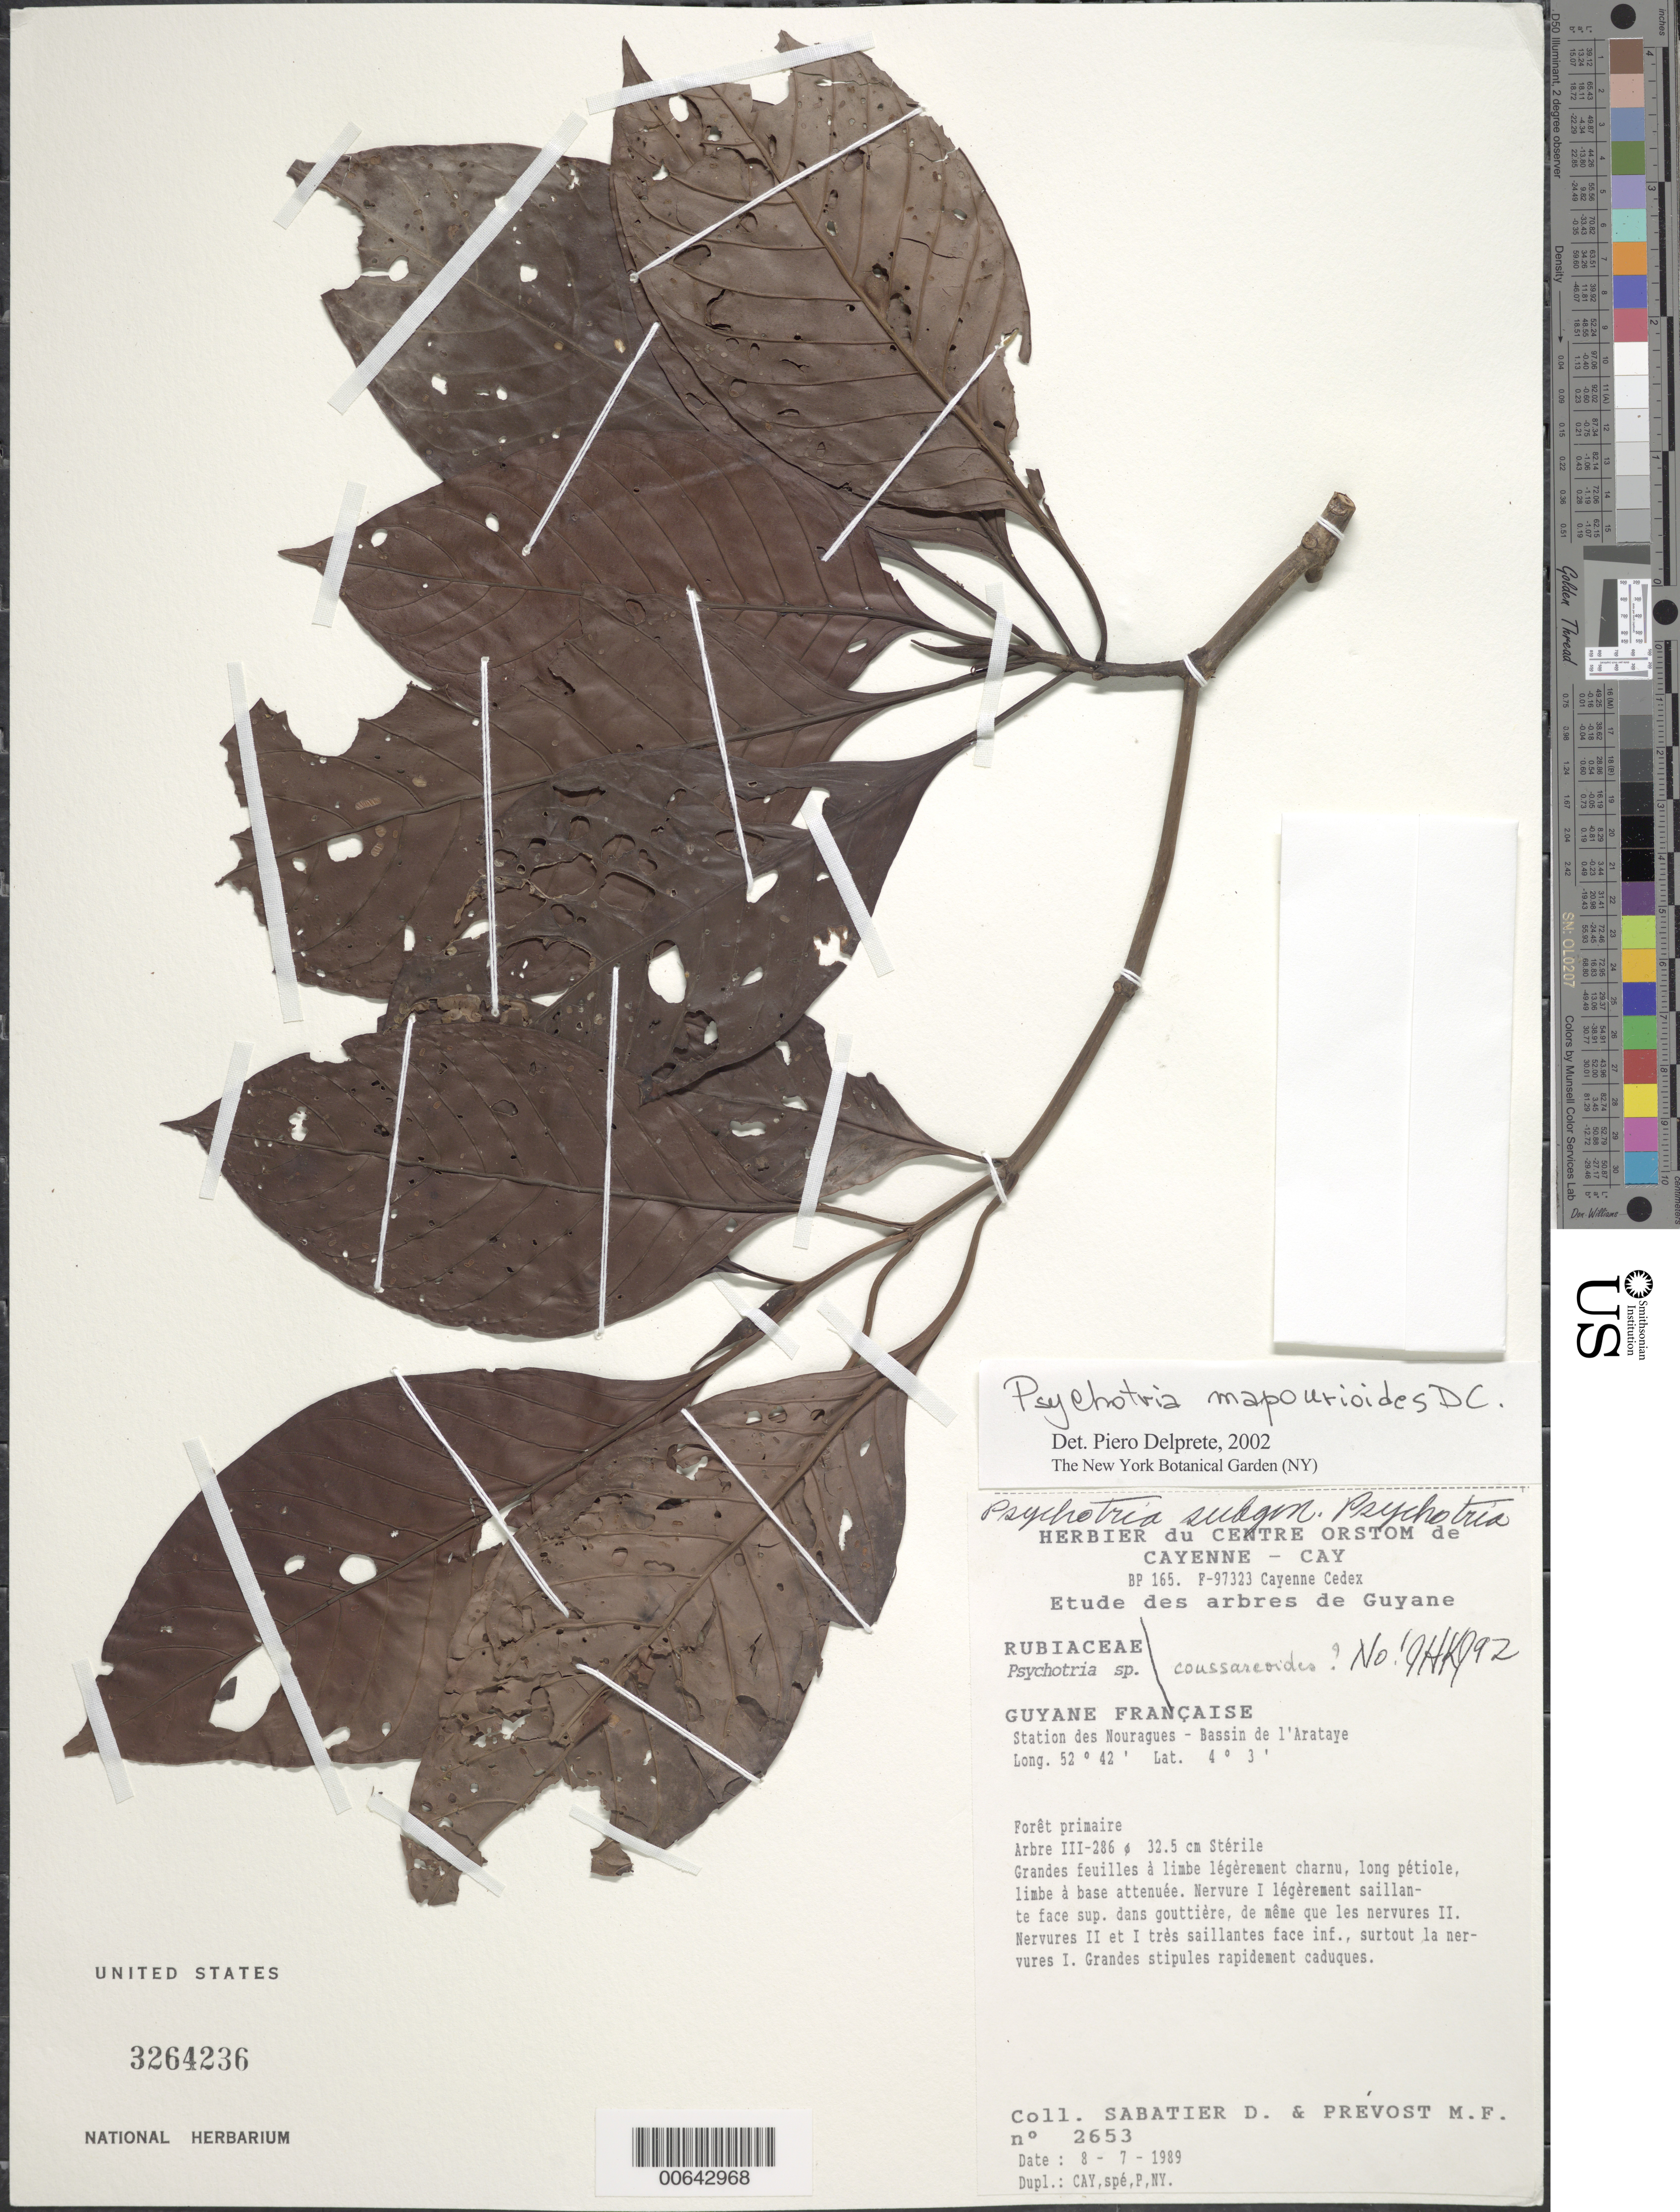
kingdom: Plantae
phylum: Tracheophyta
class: Magnoliopsida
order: Gentianales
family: Rubiaceae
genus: Psychotria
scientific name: Psychotria mapourioides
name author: DC.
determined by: Delprete, P. G., Herb. de Guyane Cay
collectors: D. Sabatier & M.-F. Prévost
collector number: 2653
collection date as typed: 8-Jul-89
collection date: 1989-07-08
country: French Guiana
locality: Station des Nouragues, Bassin de l'Approuague, Arataye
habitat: Primary forest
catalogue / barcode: US 3264236